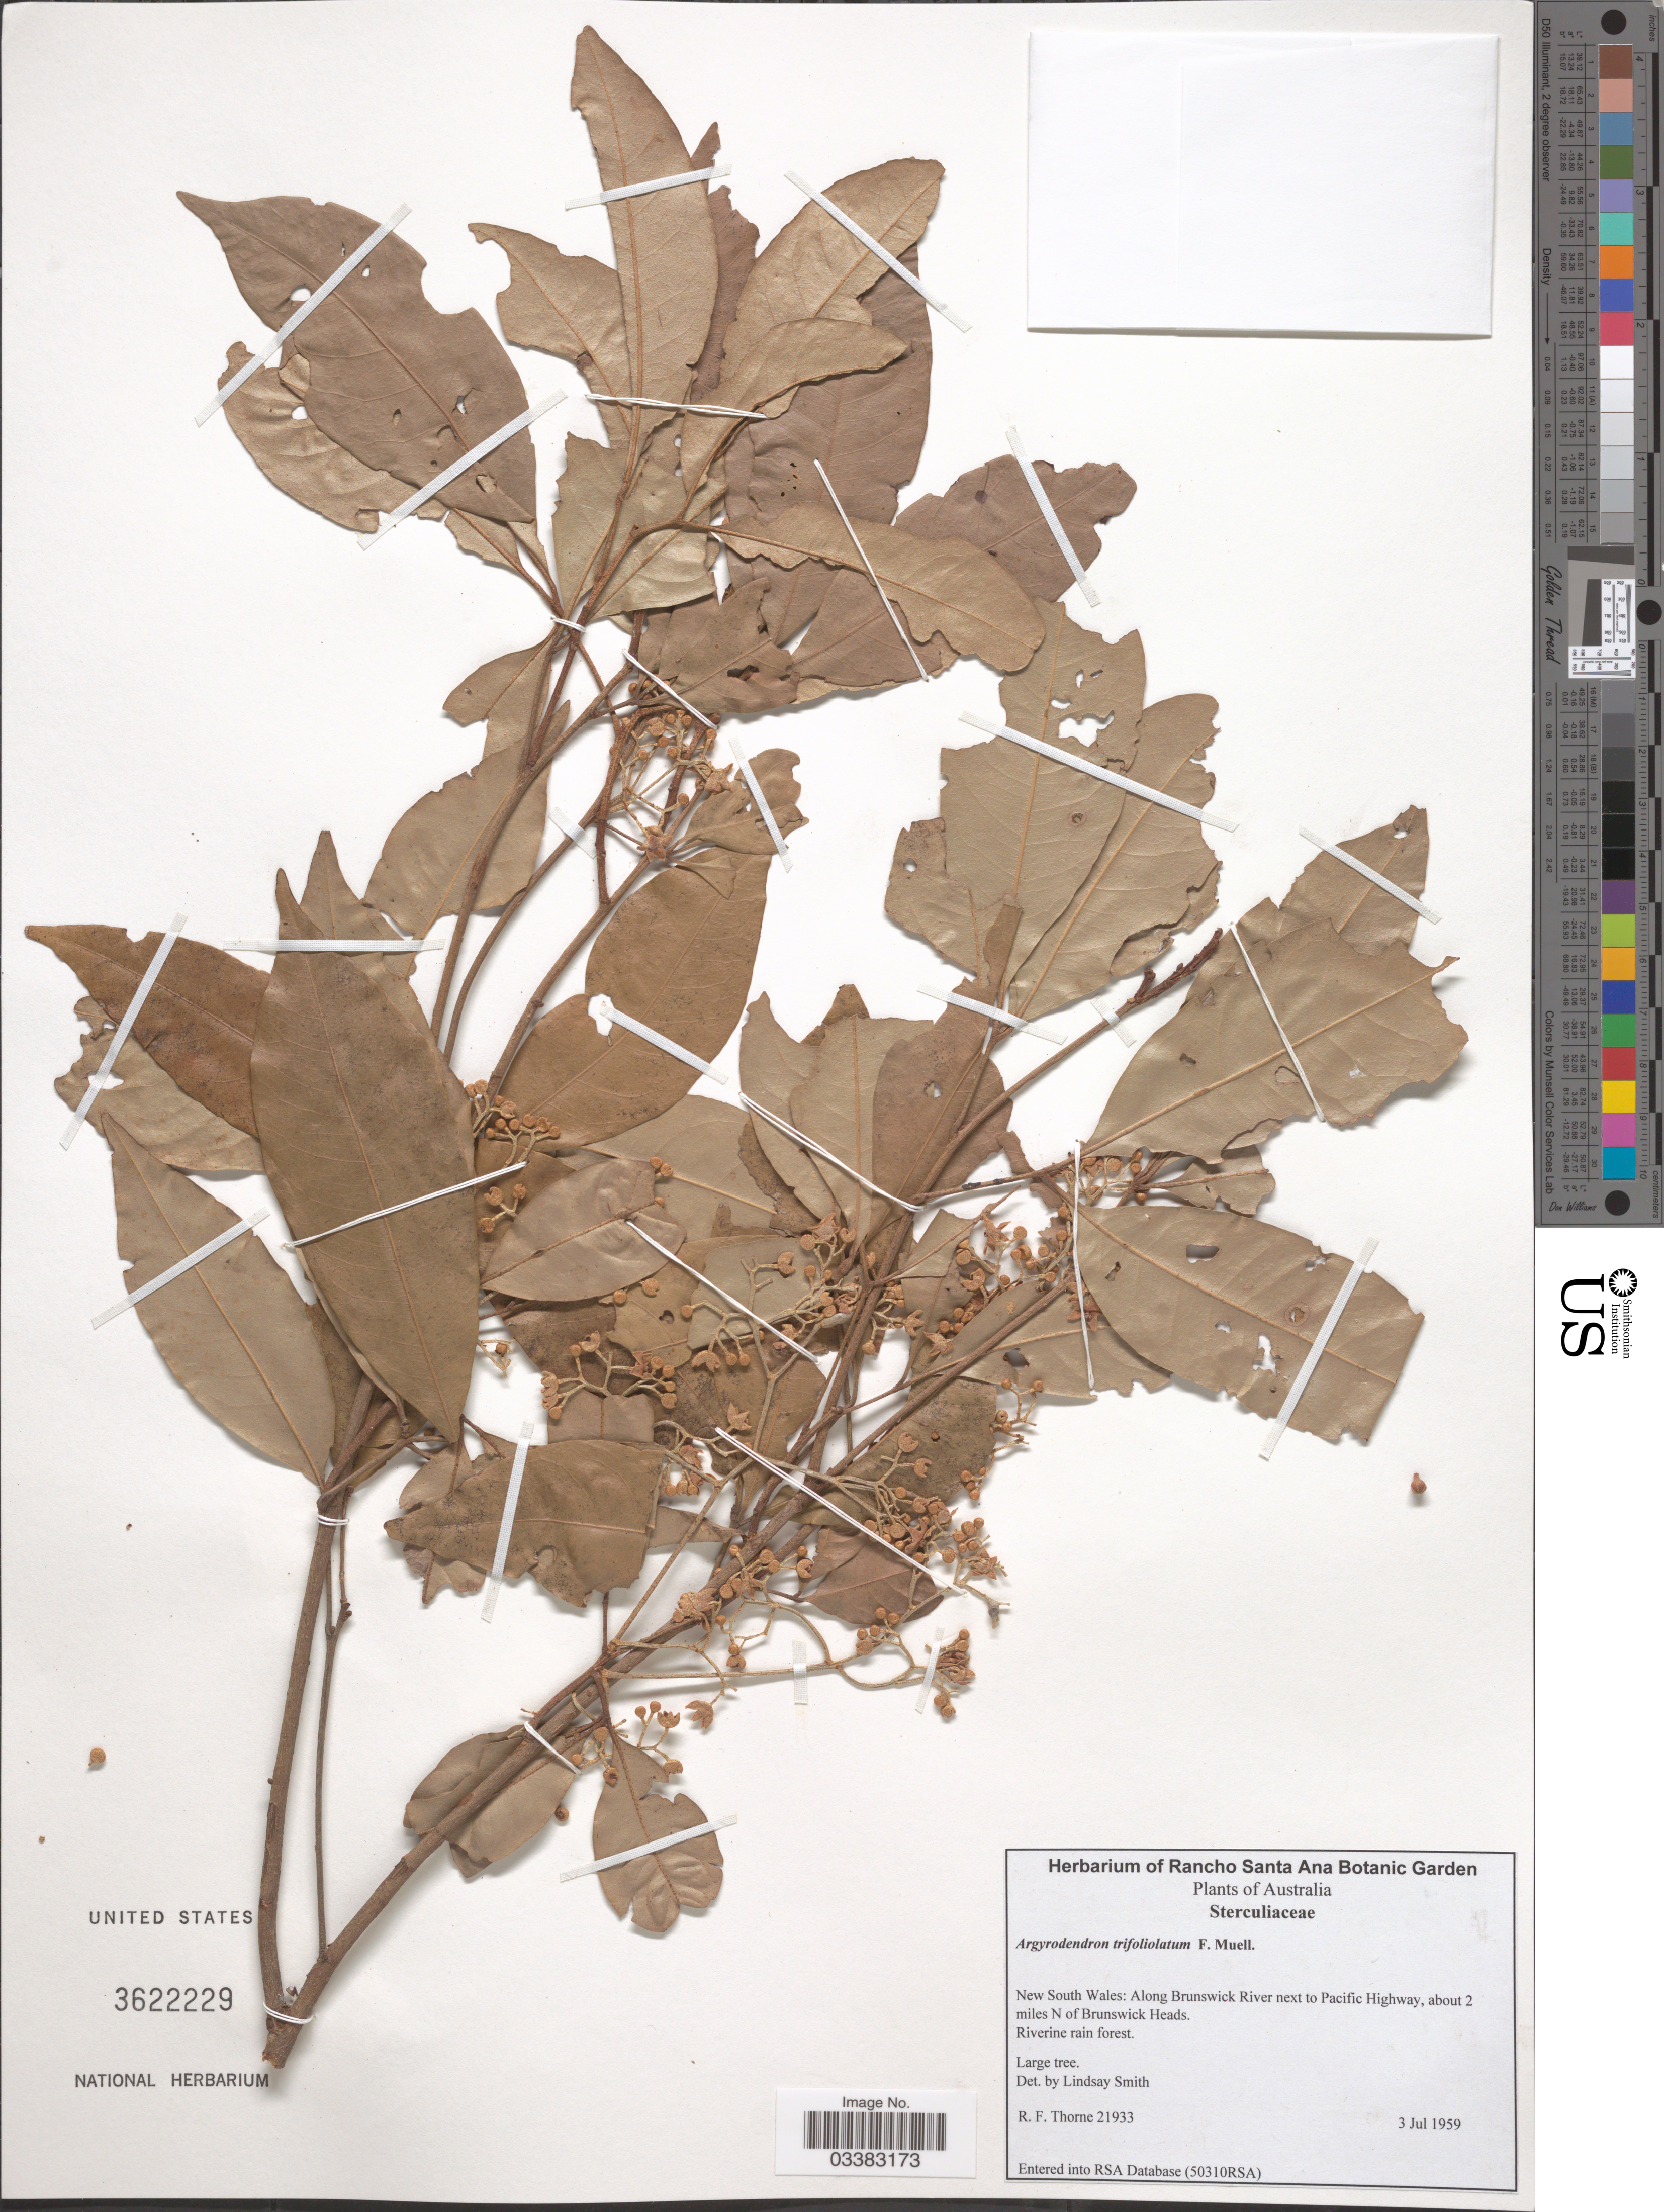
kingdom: Plantae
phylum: Tracheophyta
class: Magnoliopsida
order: Malvales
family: Malvaceae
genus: Argyrodendron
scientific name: Argyrodendron trifoliolatum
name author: F. Muell.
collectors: R. Thorne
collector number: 21933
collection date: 1959-07-03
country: Australia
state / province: New South Wales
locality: Along Brunswick River next to Pacific Highway, about 2 miles N of Brunswick Heads.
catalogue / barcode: US 3622229